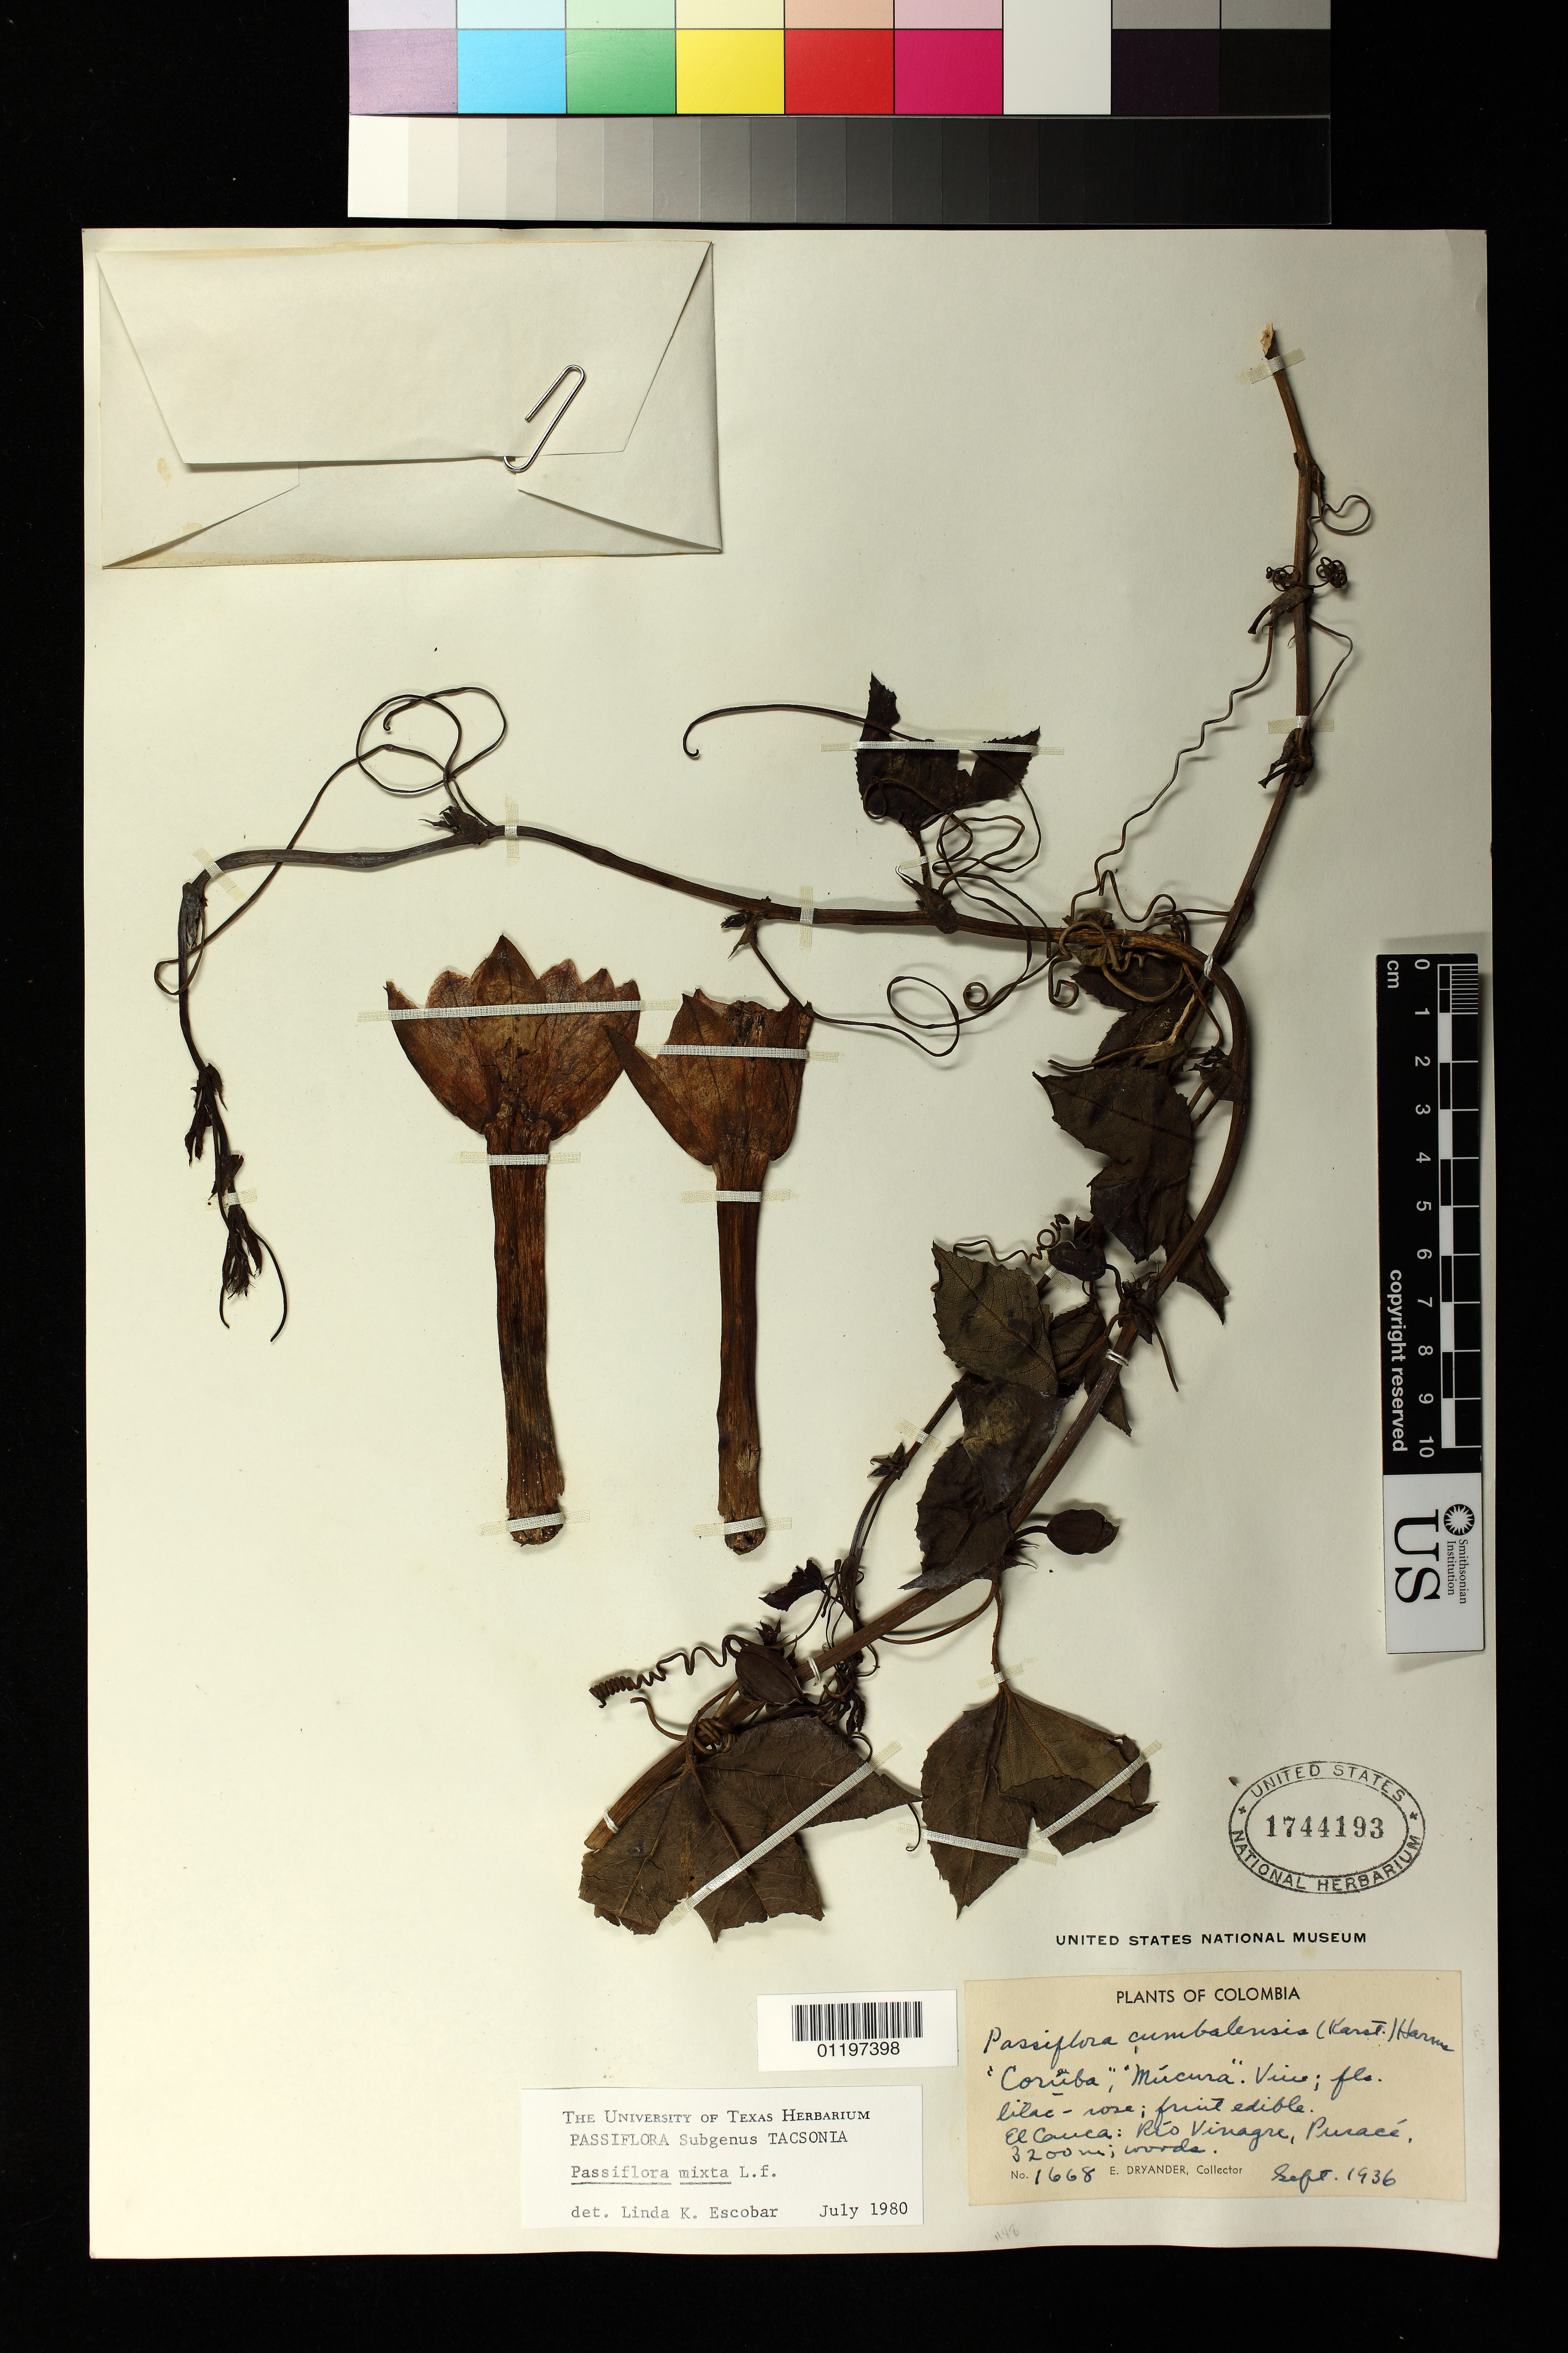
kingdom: Plantae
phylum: Tracheophyta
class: Magnoliopsida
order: Malpighiales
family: Passifloraceae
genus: Passiflora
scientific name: Passiflora mixta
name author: L. f.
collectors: E. Dryander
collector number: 1668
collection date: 1936-09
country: Colombia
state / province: Cauca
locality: Rio Vinagre, Purace; woods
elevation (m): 3200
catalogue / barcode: US 1744193